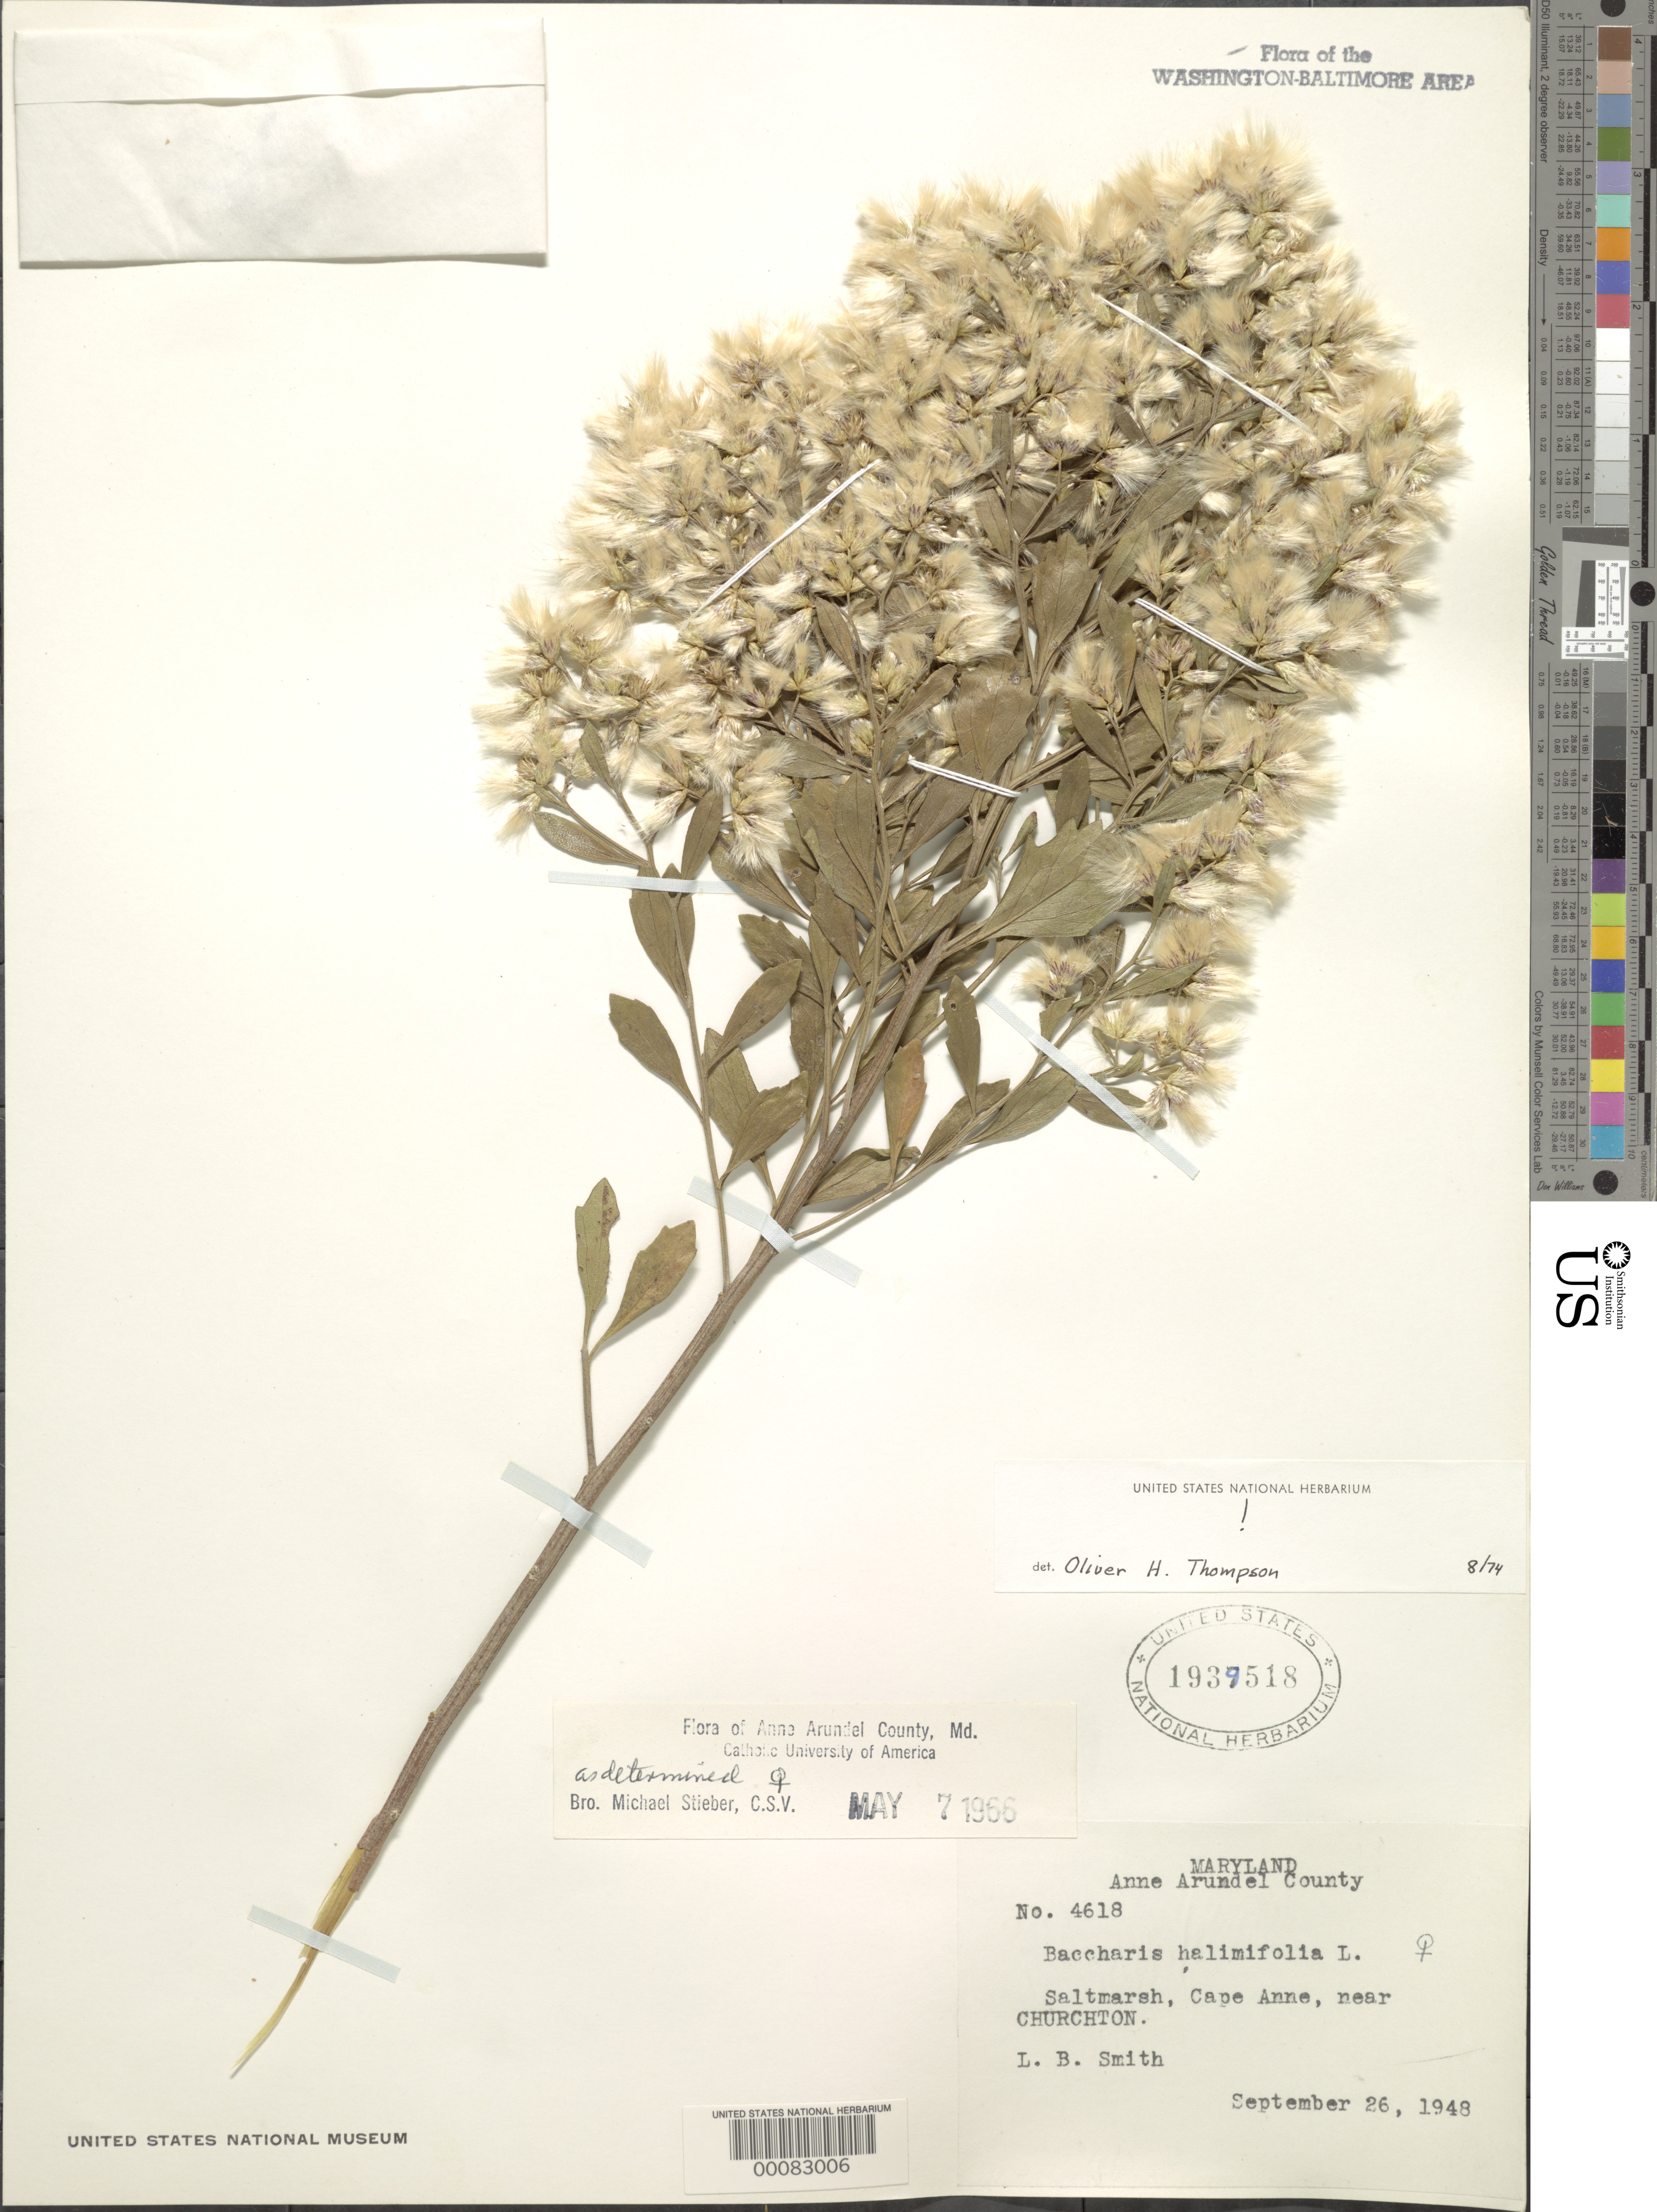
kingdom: Plantae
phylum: Tracheophyta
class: Magnoliopsida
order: Asterales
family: Asteraceae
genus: Baccharis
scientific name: Baccharis halimifolia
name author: L.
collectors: L. Smith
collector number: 4618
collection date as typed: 26 Sep 1948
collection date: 1948-09-26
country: United States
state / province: Maryland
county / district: Anne Arundel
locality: Cape Anne near Churchton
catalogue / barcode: US 1939518